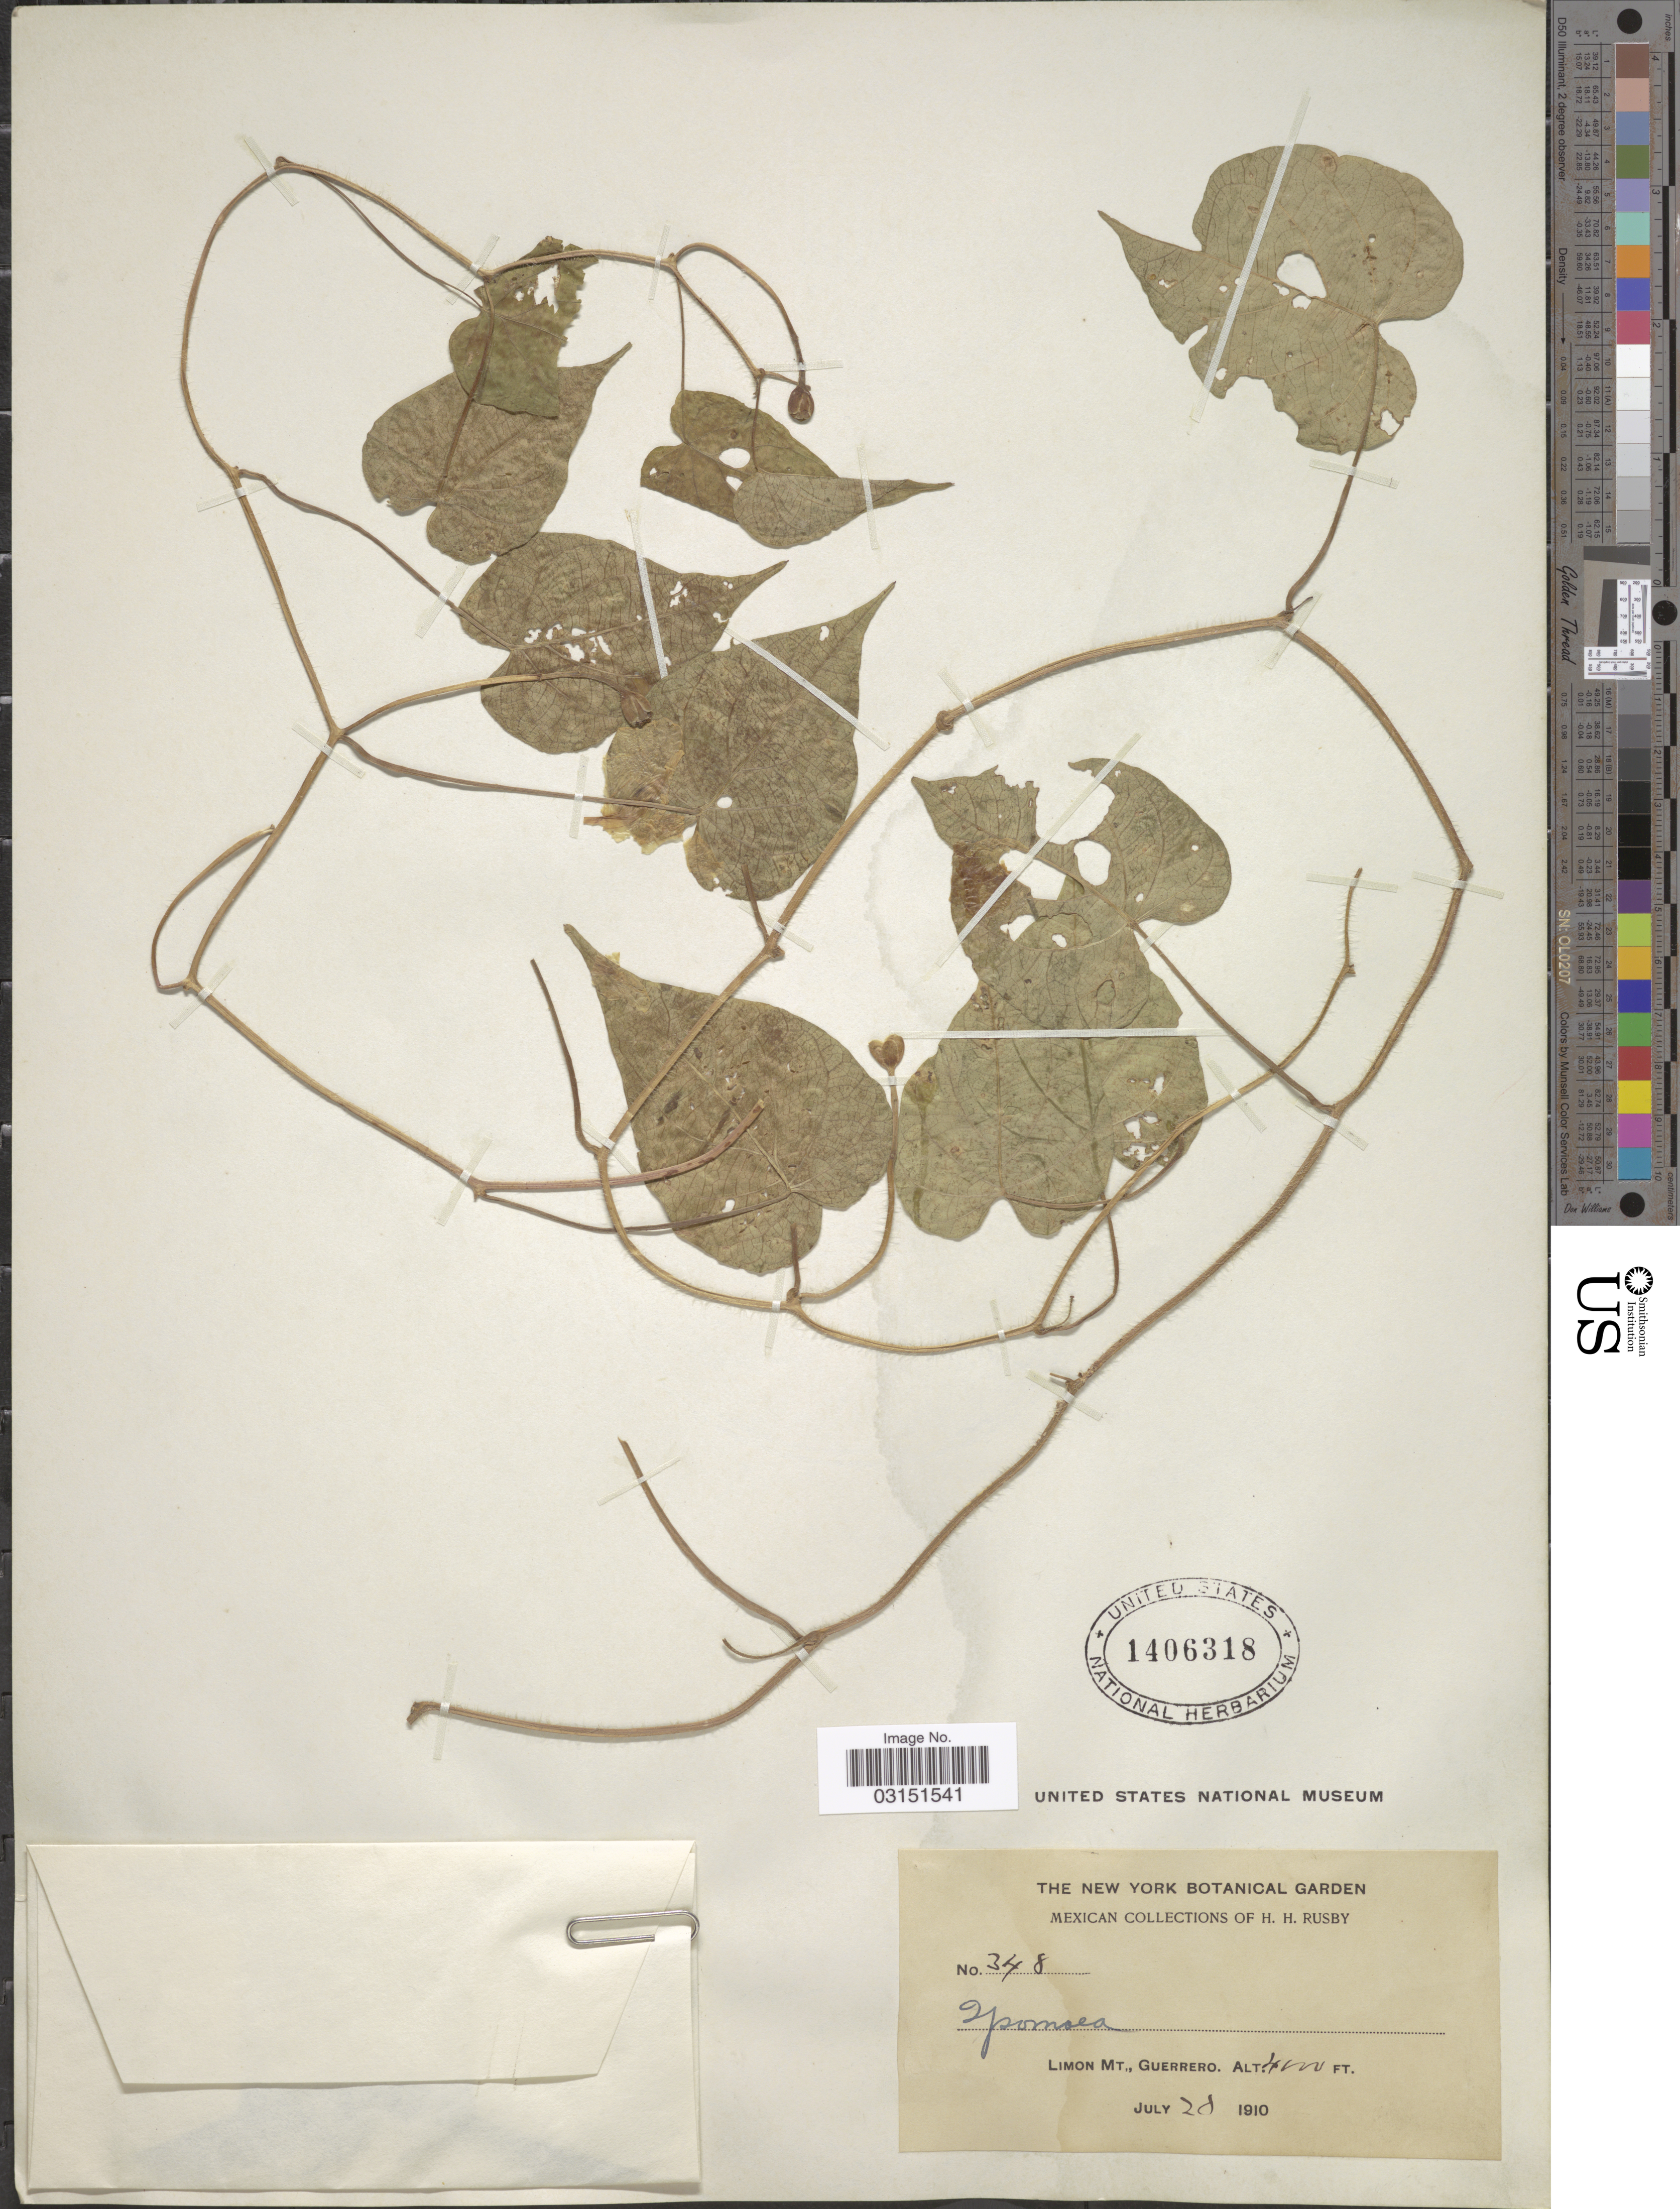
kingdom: Plantae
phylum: Tracheophyta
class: Magnoliopsida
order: Solanales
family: Convolvulaceae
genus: Ipomoea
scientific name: Ipomoea suaveolens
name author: (M. Martens & Galeotti) Hemsl.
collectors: H. H. Rusby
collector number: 348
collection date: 1910-07-20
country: Mexico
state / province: Guerrero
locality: Limon Mt.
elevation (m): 1219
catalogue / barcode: US 1406318